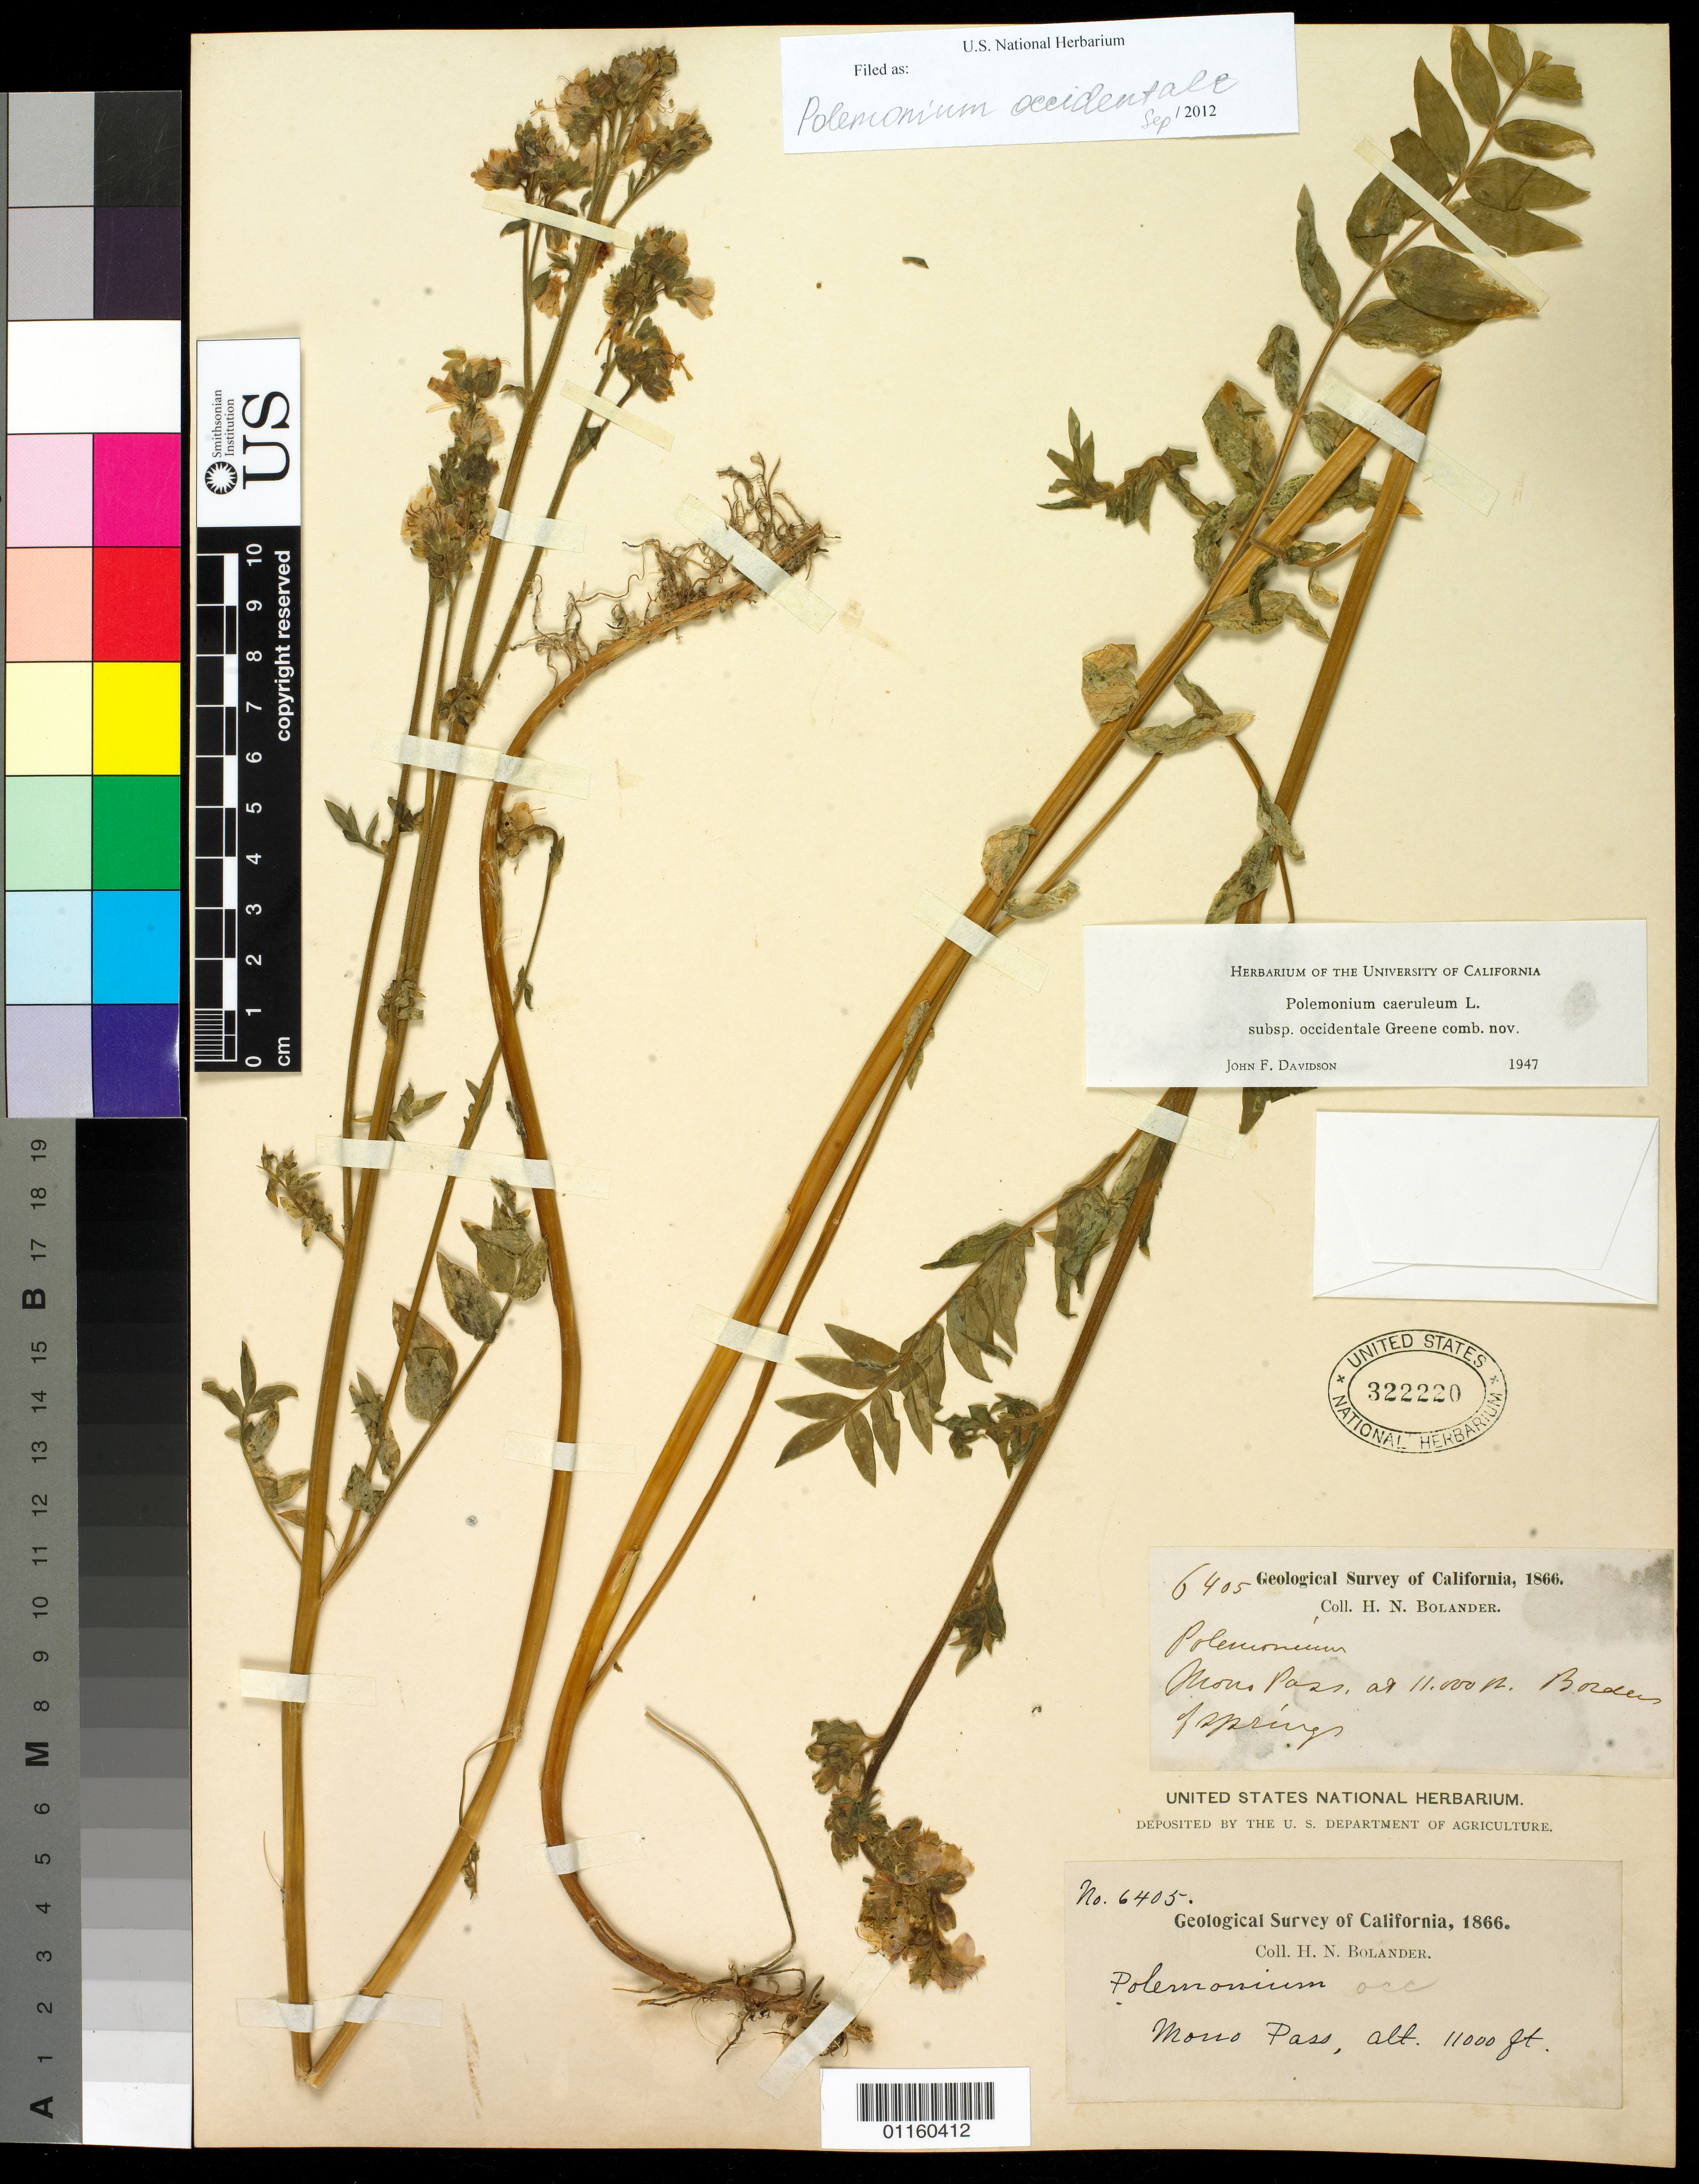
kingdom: Plantae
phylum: Tracheophyta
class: Magnoliopsida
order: Ericales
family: Polemoniaceae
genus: Polemonium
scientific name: Polemonium occidentale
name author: Greene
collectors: H. Bolander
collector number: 6405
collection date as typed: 1866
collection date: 1866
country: United States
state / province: California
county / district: Mono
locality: Mono Pass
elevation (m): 3353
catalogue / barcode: US 322220